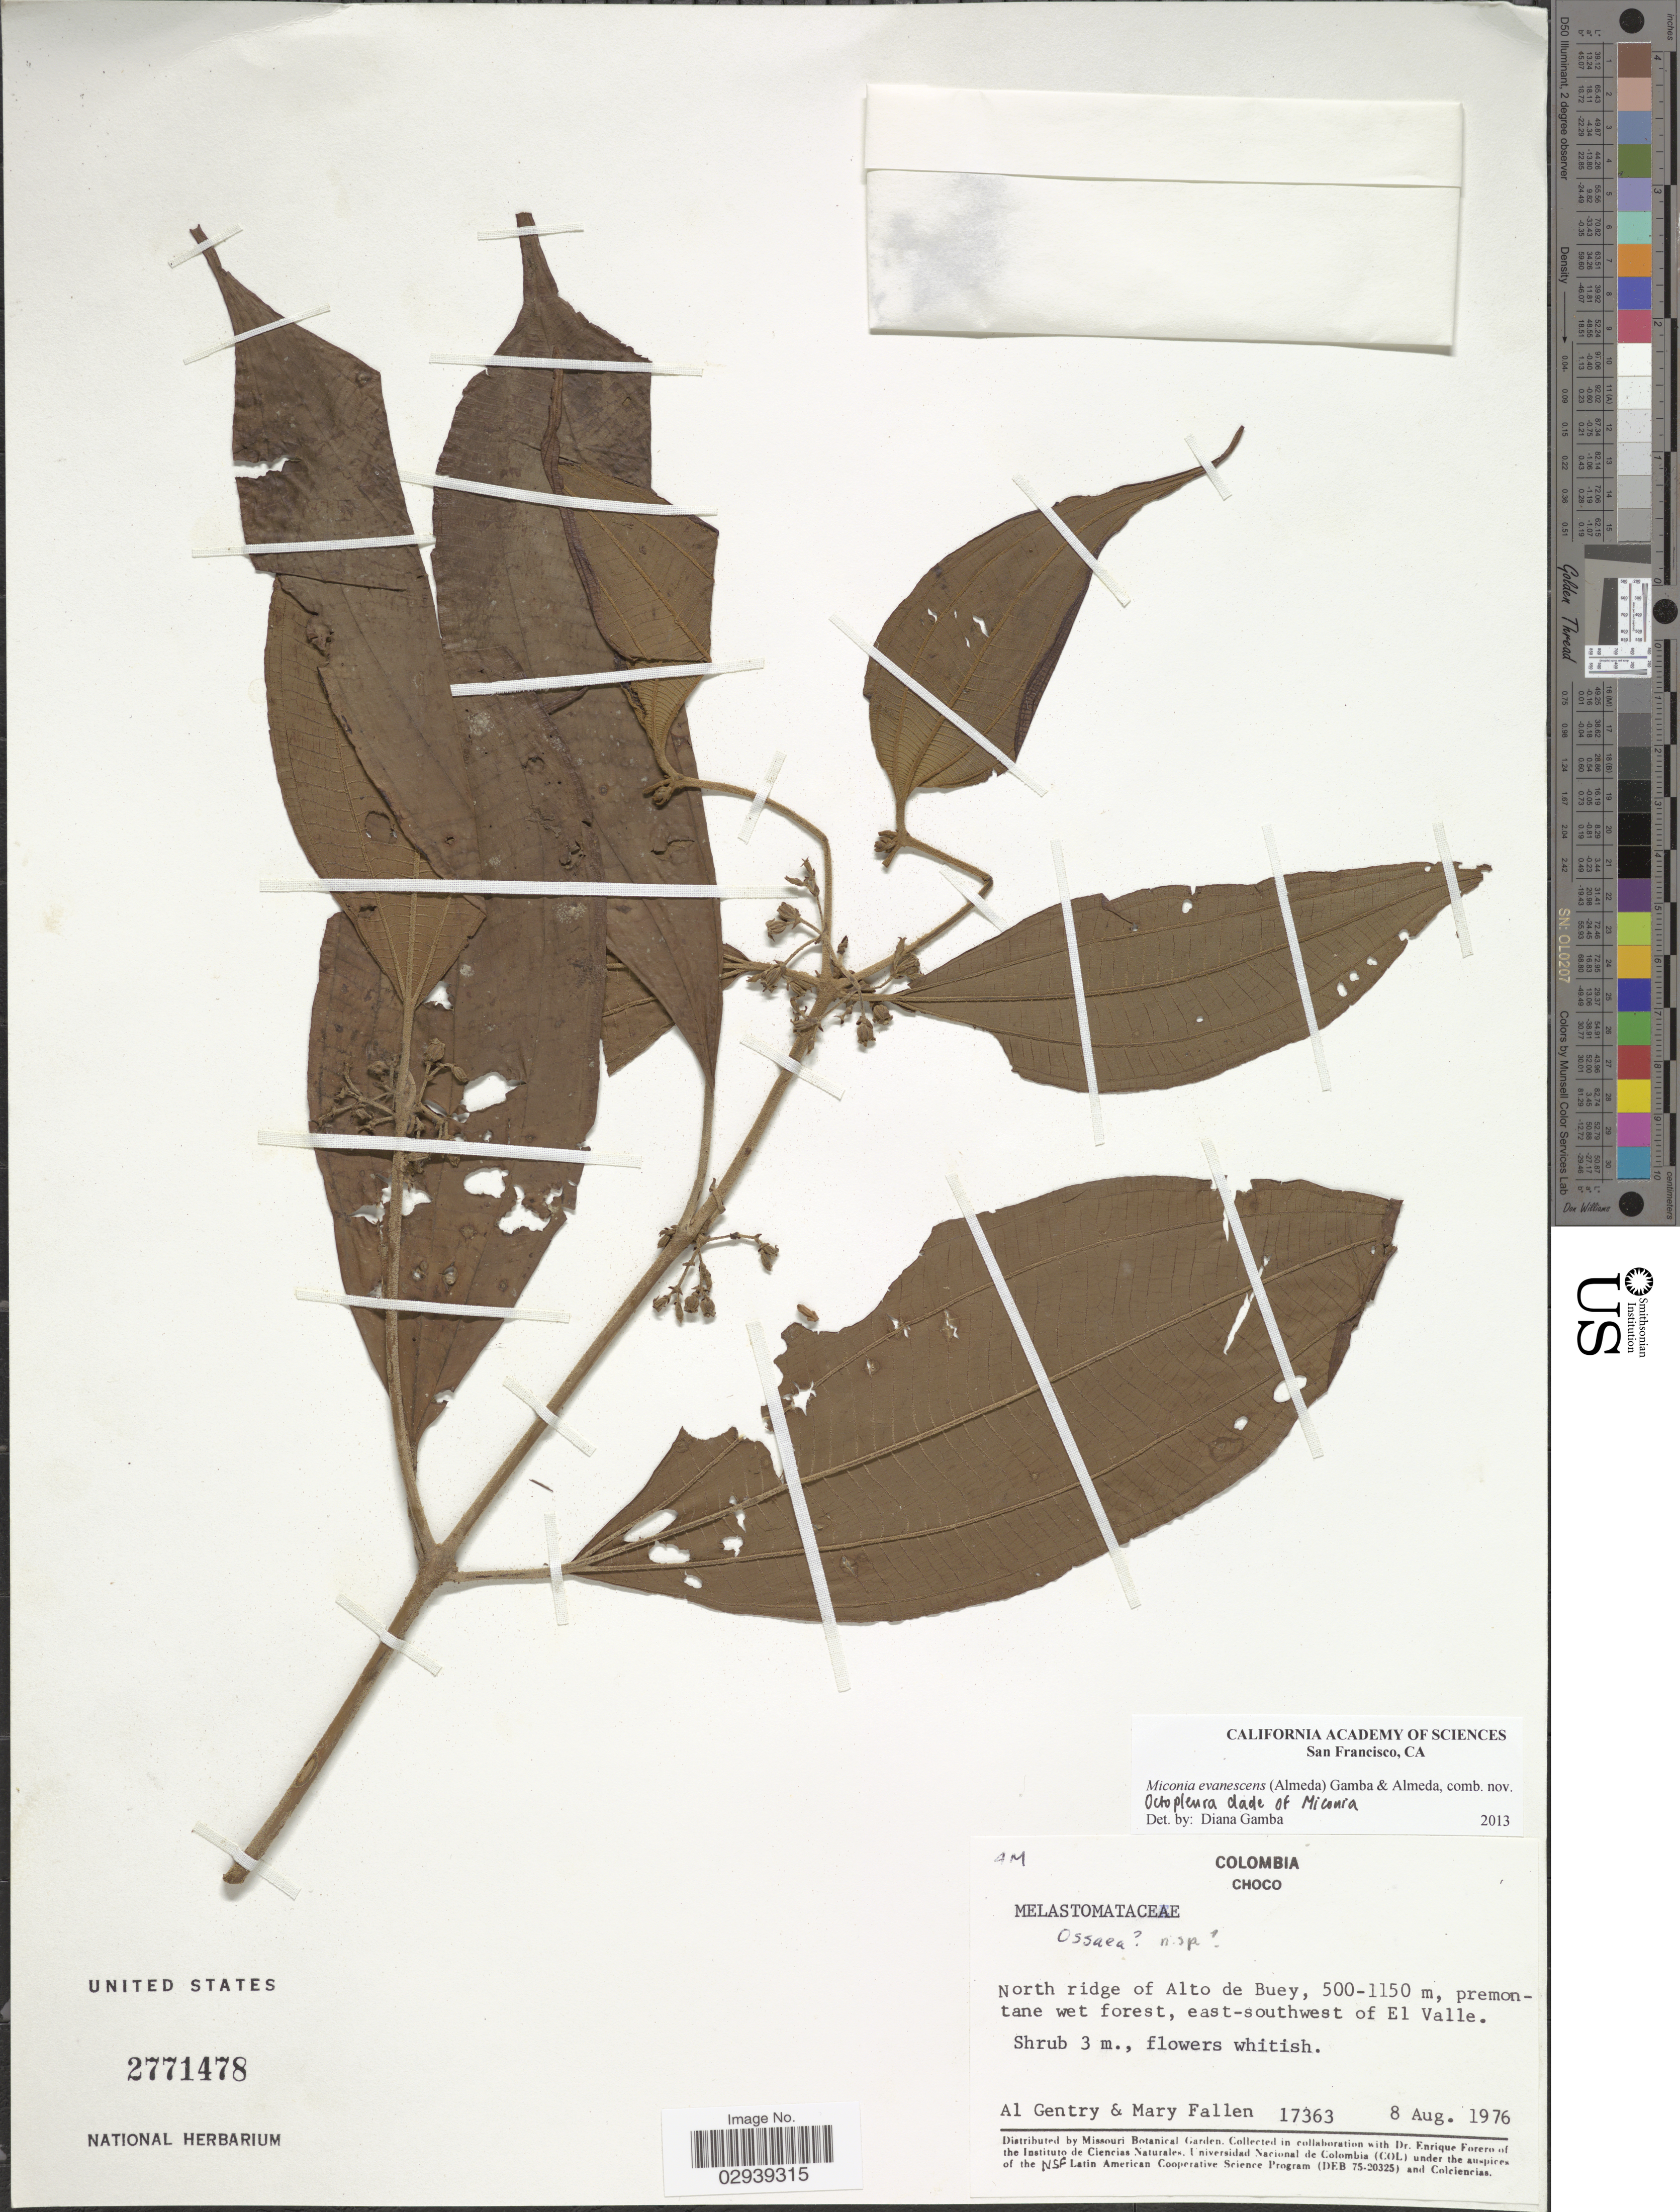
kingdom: Plantae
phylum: Tracheophyta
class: Magnoliopsida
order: Myrtales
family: Melastomataceae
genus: Miconia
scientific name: Miconia evanescens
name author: (Almeda) Gamba & Almeda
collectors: A. H. Gentry & M. Fallen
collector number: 17363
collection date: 1976-08-08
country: Colombia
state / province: Chocó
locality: North ridge of Alto de Buey, east-southwest of El Valle.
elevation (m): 500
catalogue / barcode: US 2771478